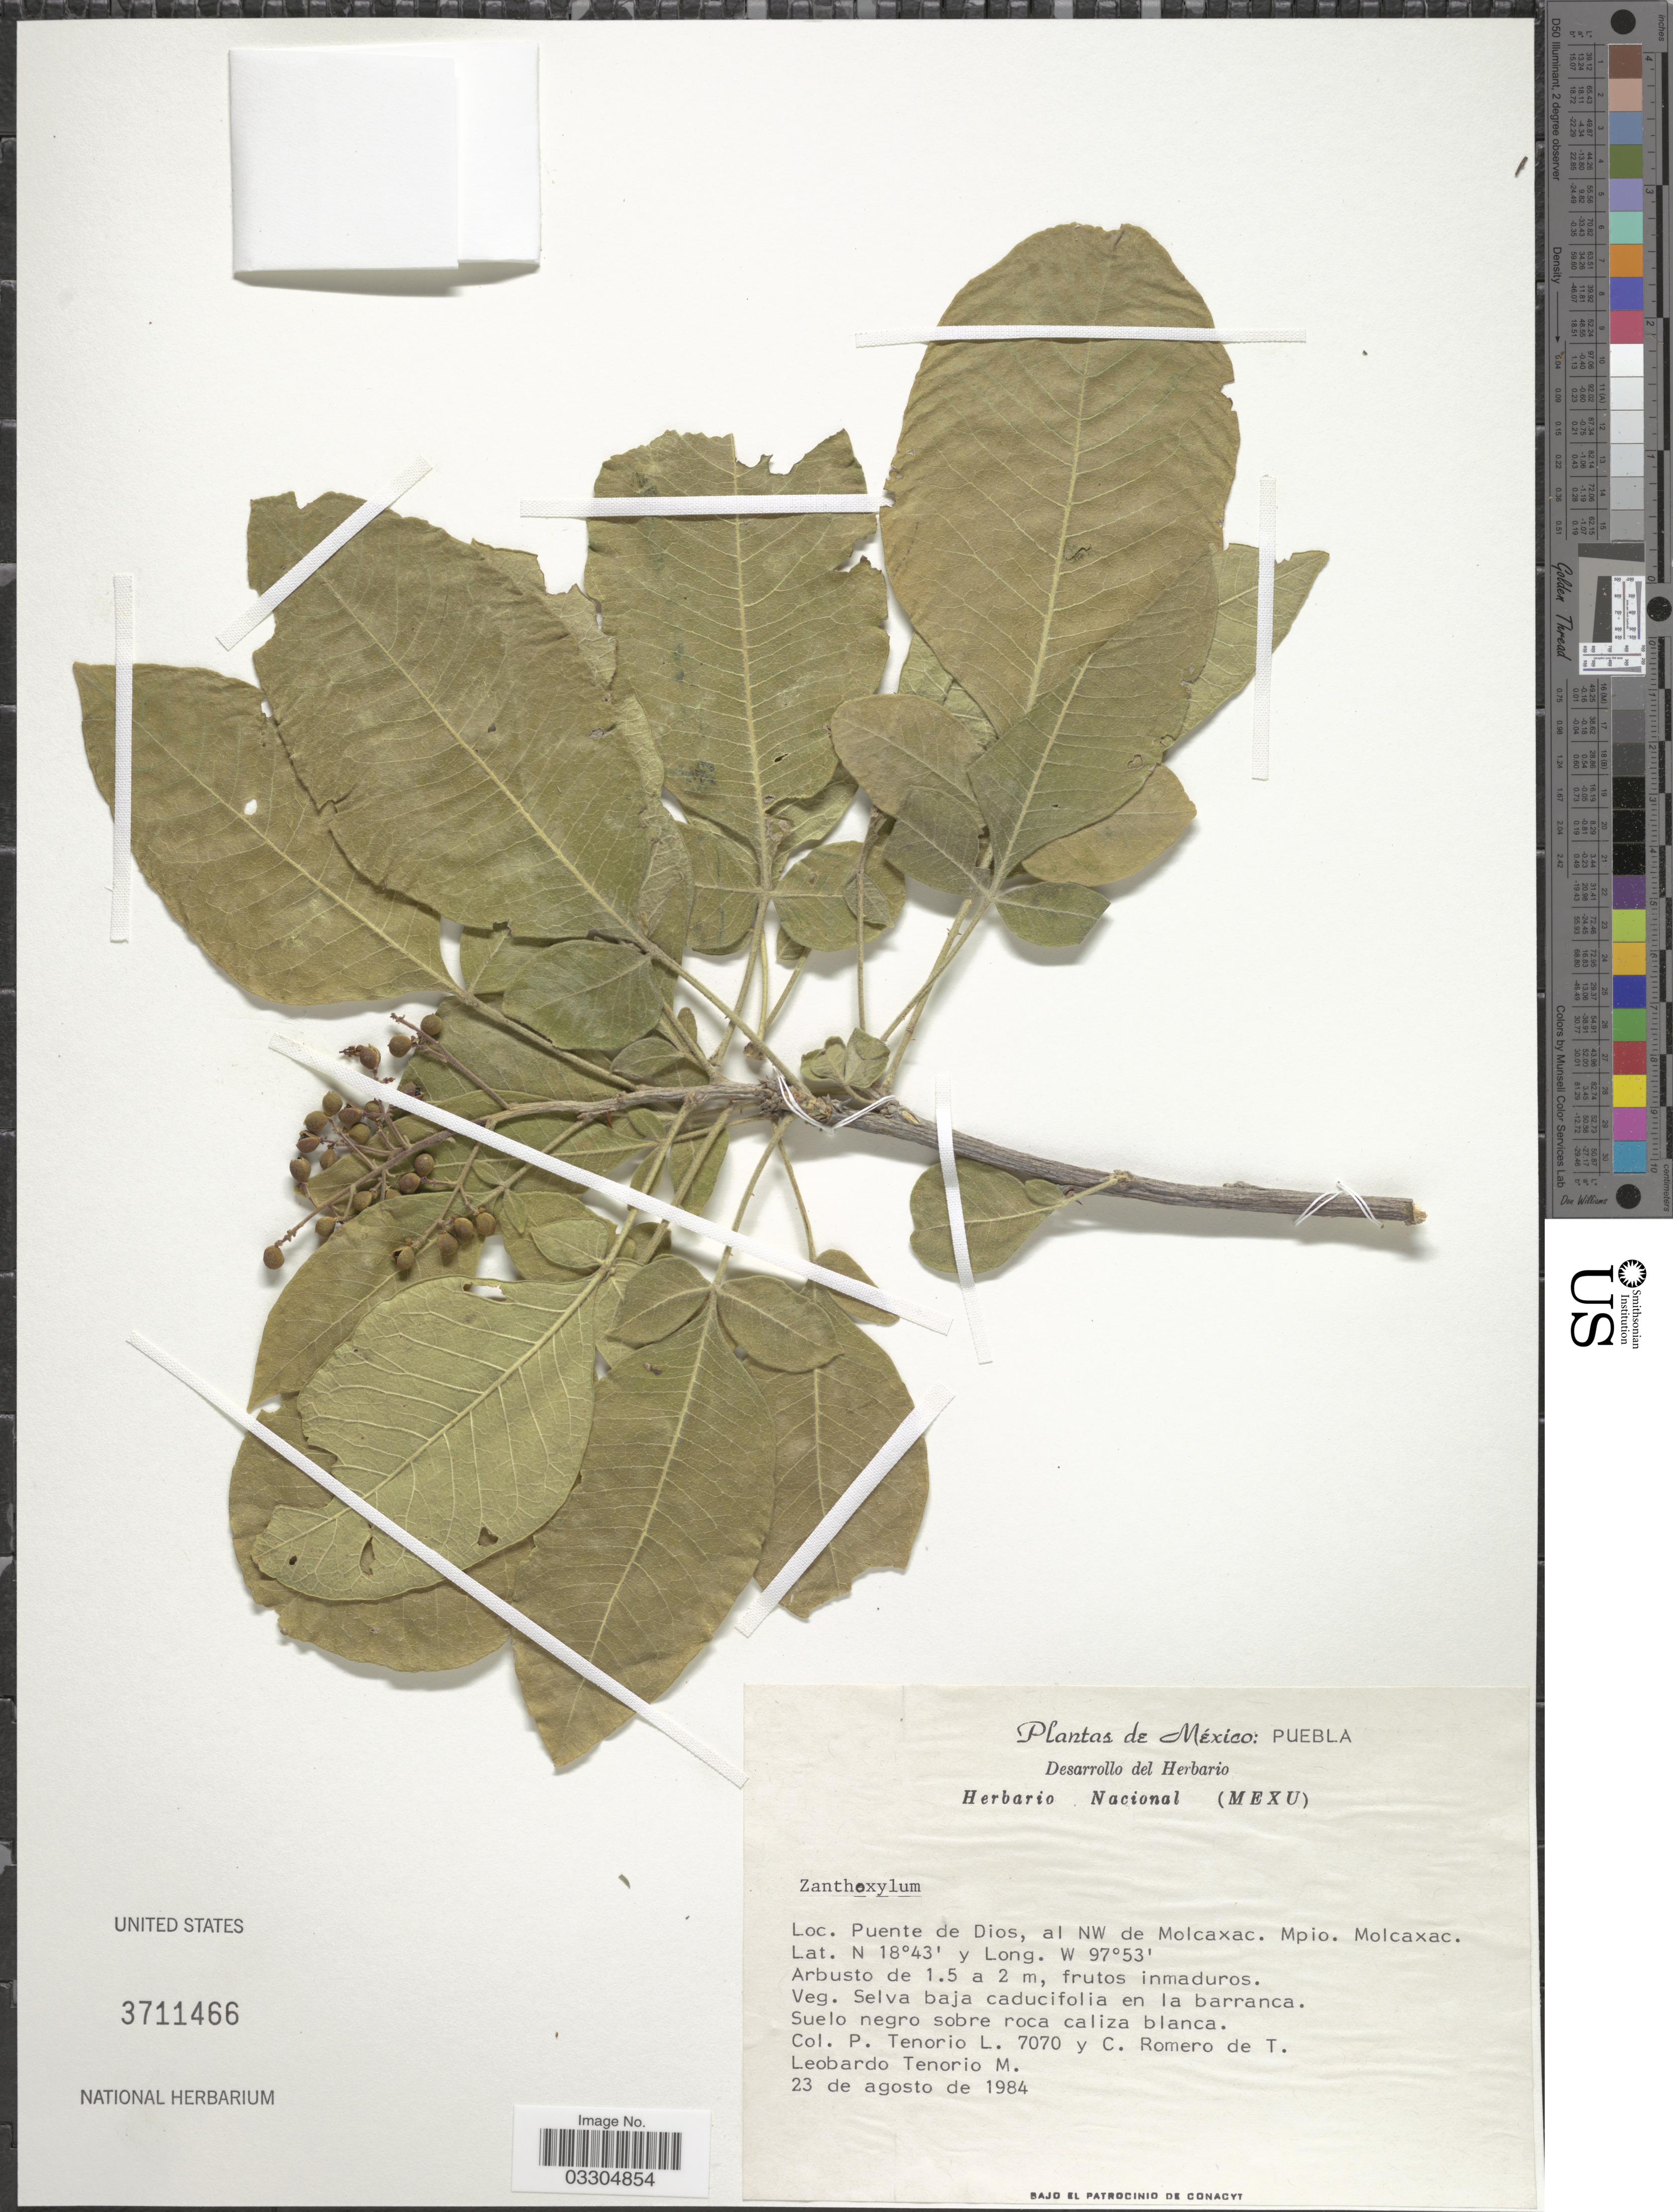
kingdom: Plantae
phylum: Tracheophyta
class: Magnoliopsida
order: Sapindales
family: Rutaceae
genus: Zanthoxylum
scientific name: Zanthoxylum sp.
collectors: P. Tenorio L., C. Romero de T. & L. Tenorio M.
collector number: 7070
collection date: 1984-08-23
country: Mexico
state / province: Puebla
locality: Puente de Dios, al NW de Molcaxac. Mpio. Molcaxac.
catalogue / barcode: US 3711466